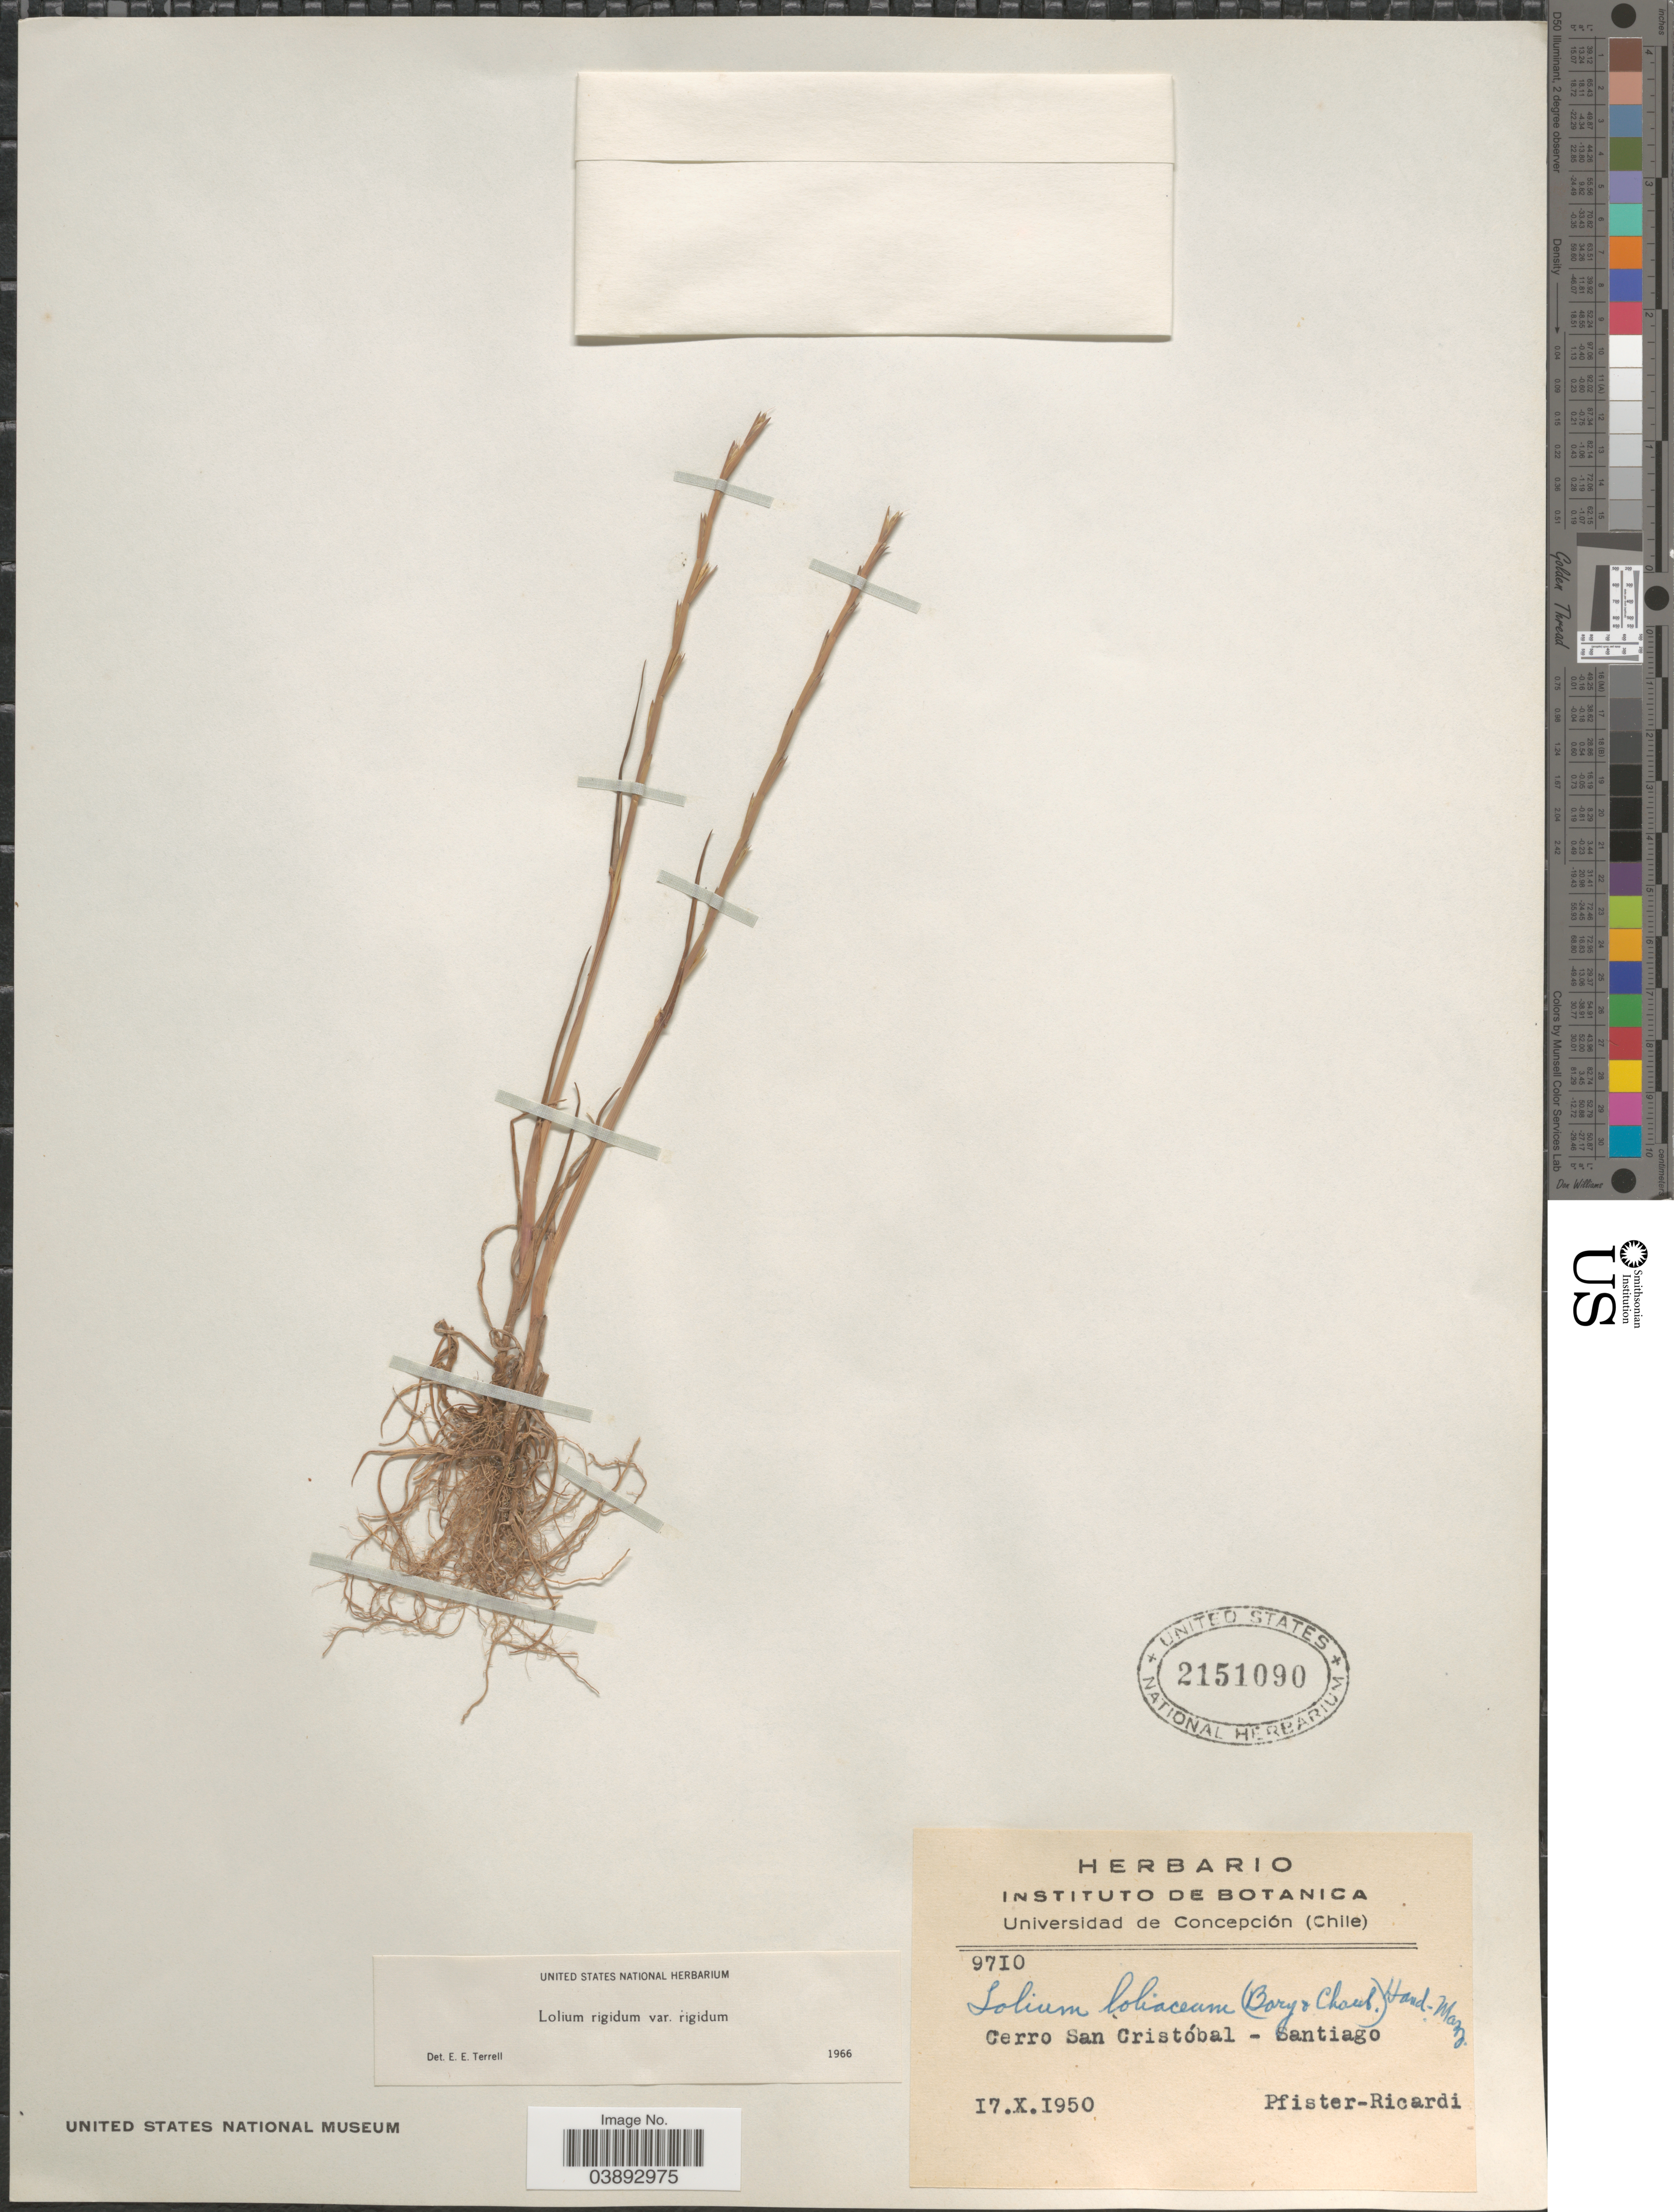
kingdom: Plantae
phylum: Tracheophyta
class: Liliopsida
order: Poales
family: Poaceae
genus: Lolium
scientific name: Lolium rigidum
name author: Gaudin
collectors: Pfister-Ricardi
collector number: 9710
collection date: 1950-10-17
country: Chile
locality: Cerro San Cristóbal - Santiago.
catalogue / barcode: US 2151090